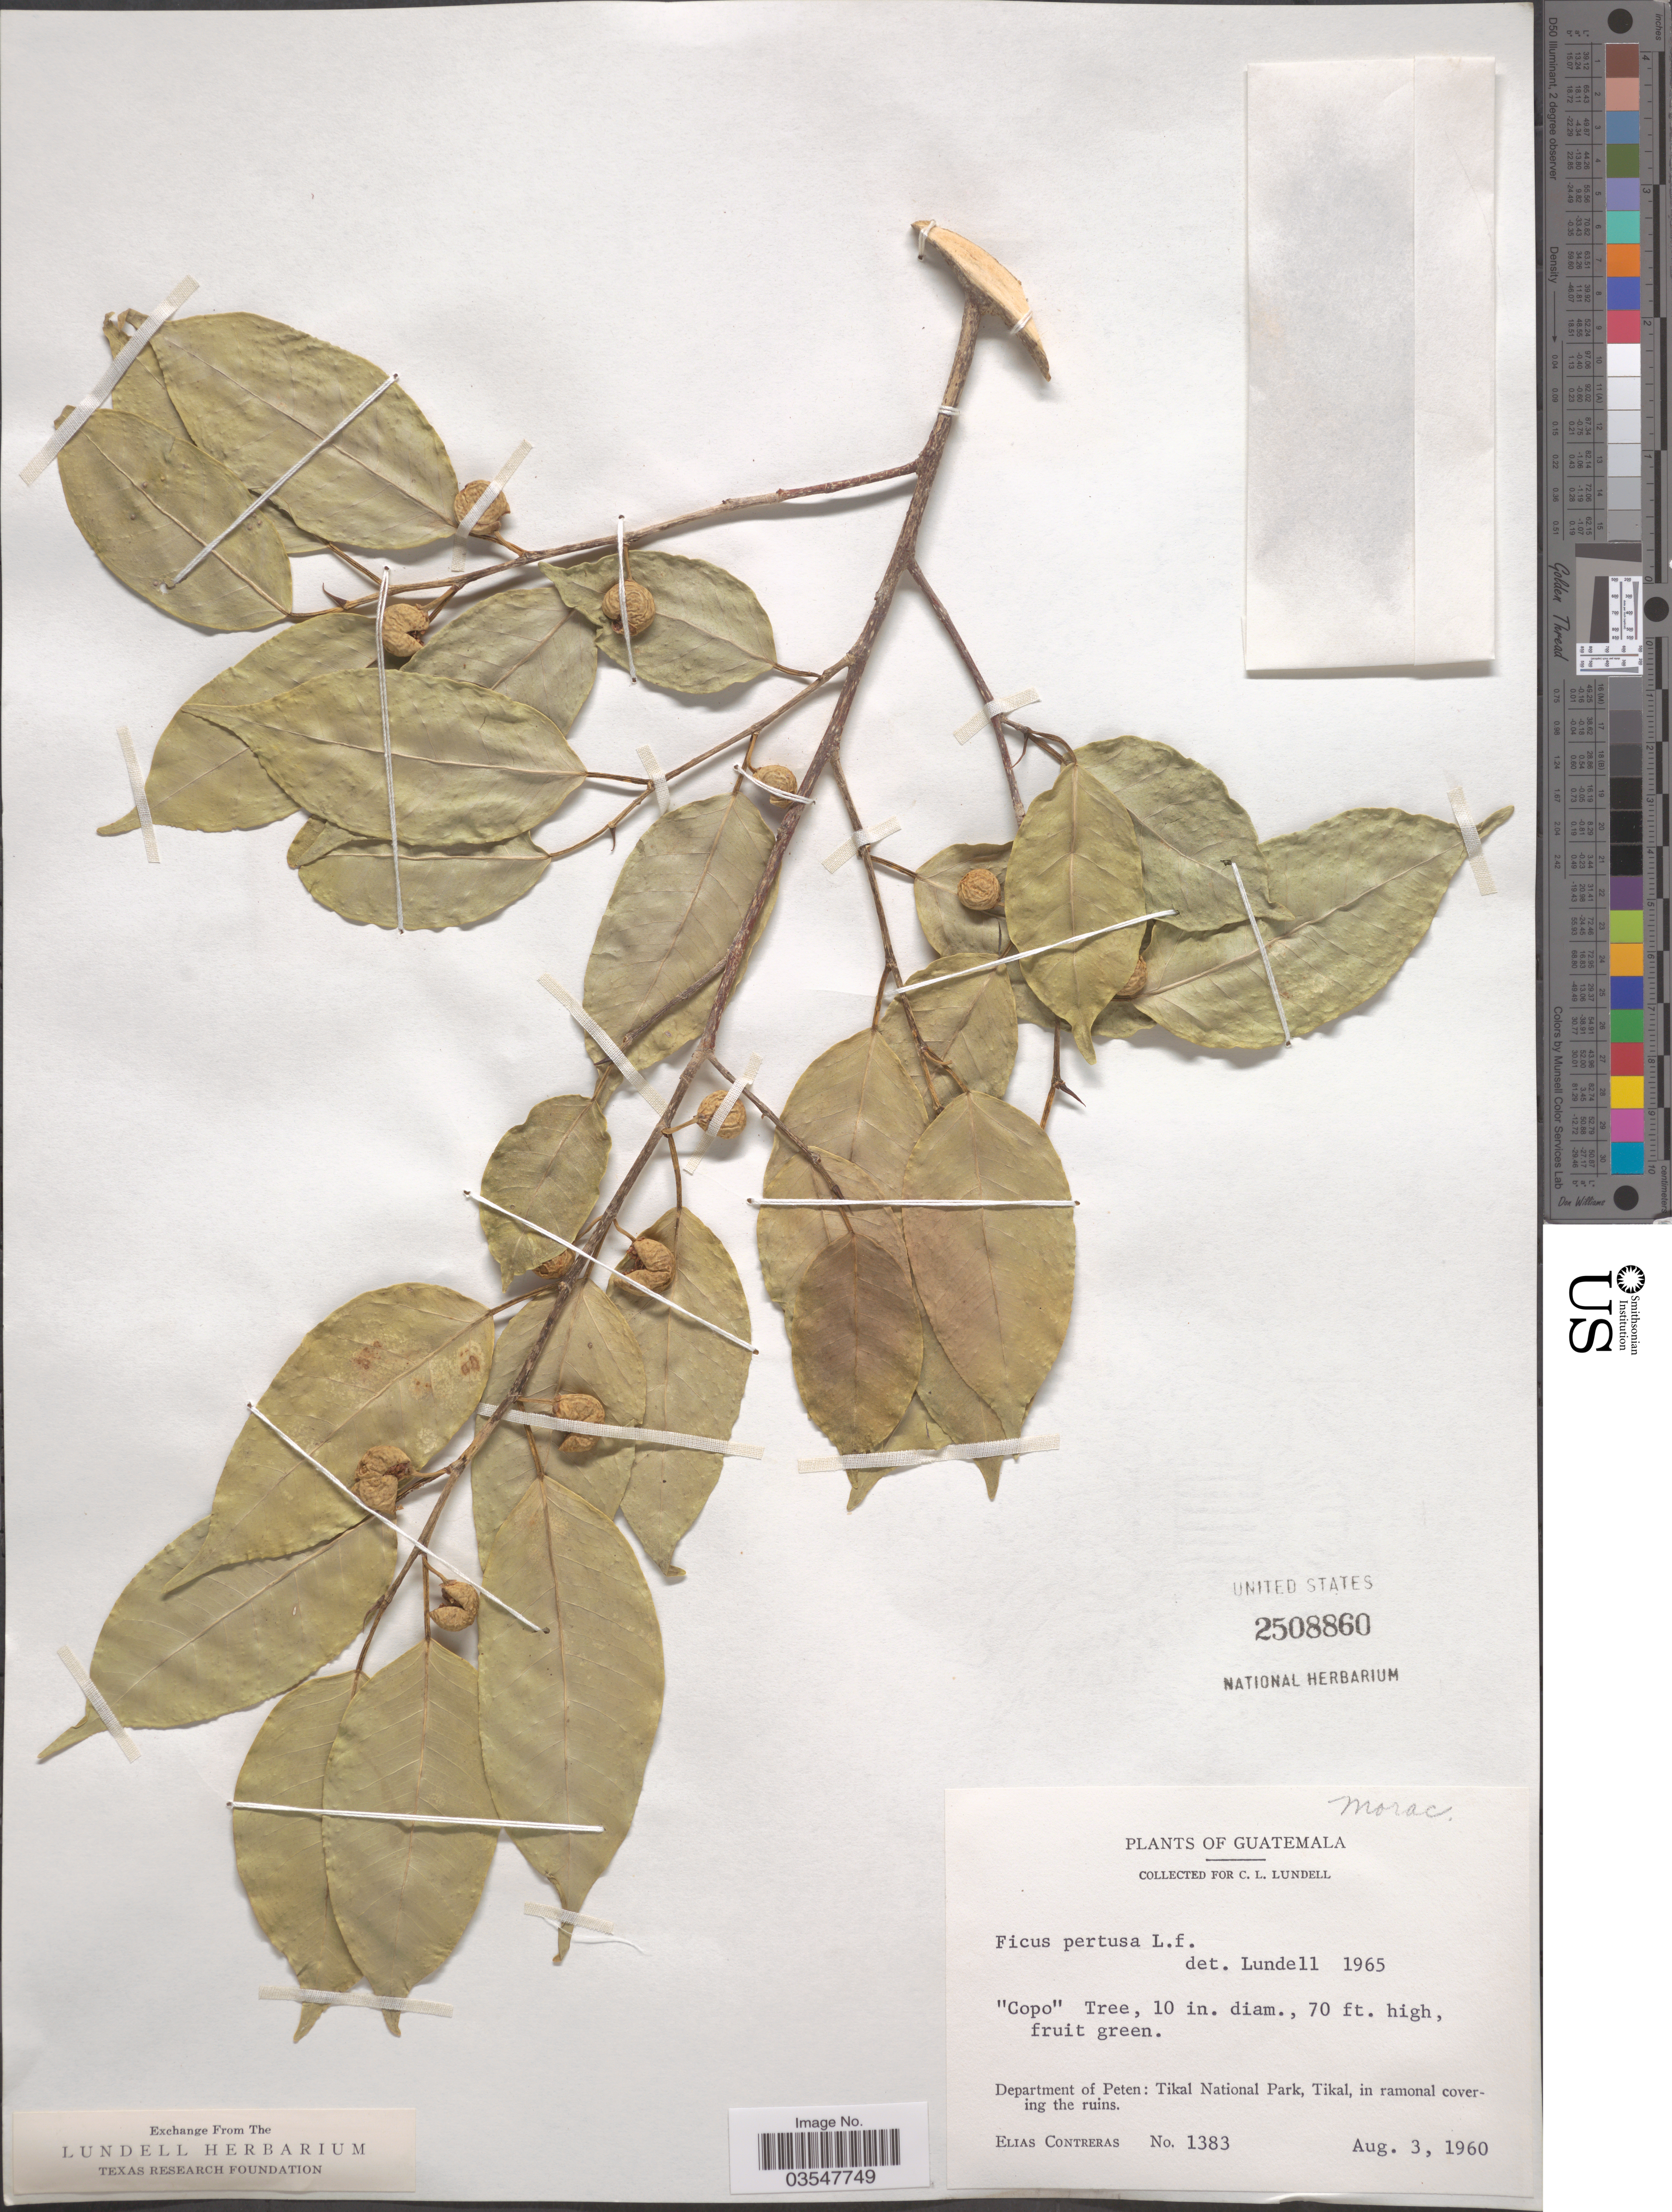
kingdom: Plantae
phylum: Tracheophyta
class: Magnoliopsida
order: Rosales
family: Moraceae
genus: Ficus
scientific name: Ficus pertusa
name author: L. f.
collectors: E. Contreras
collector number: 1383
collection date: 1960-08-03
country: Guatemala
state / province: El Peten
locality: Department of Peten: Tikal National Park, Tikal, in ramonal covering the ruins.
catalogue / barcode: US 2508860